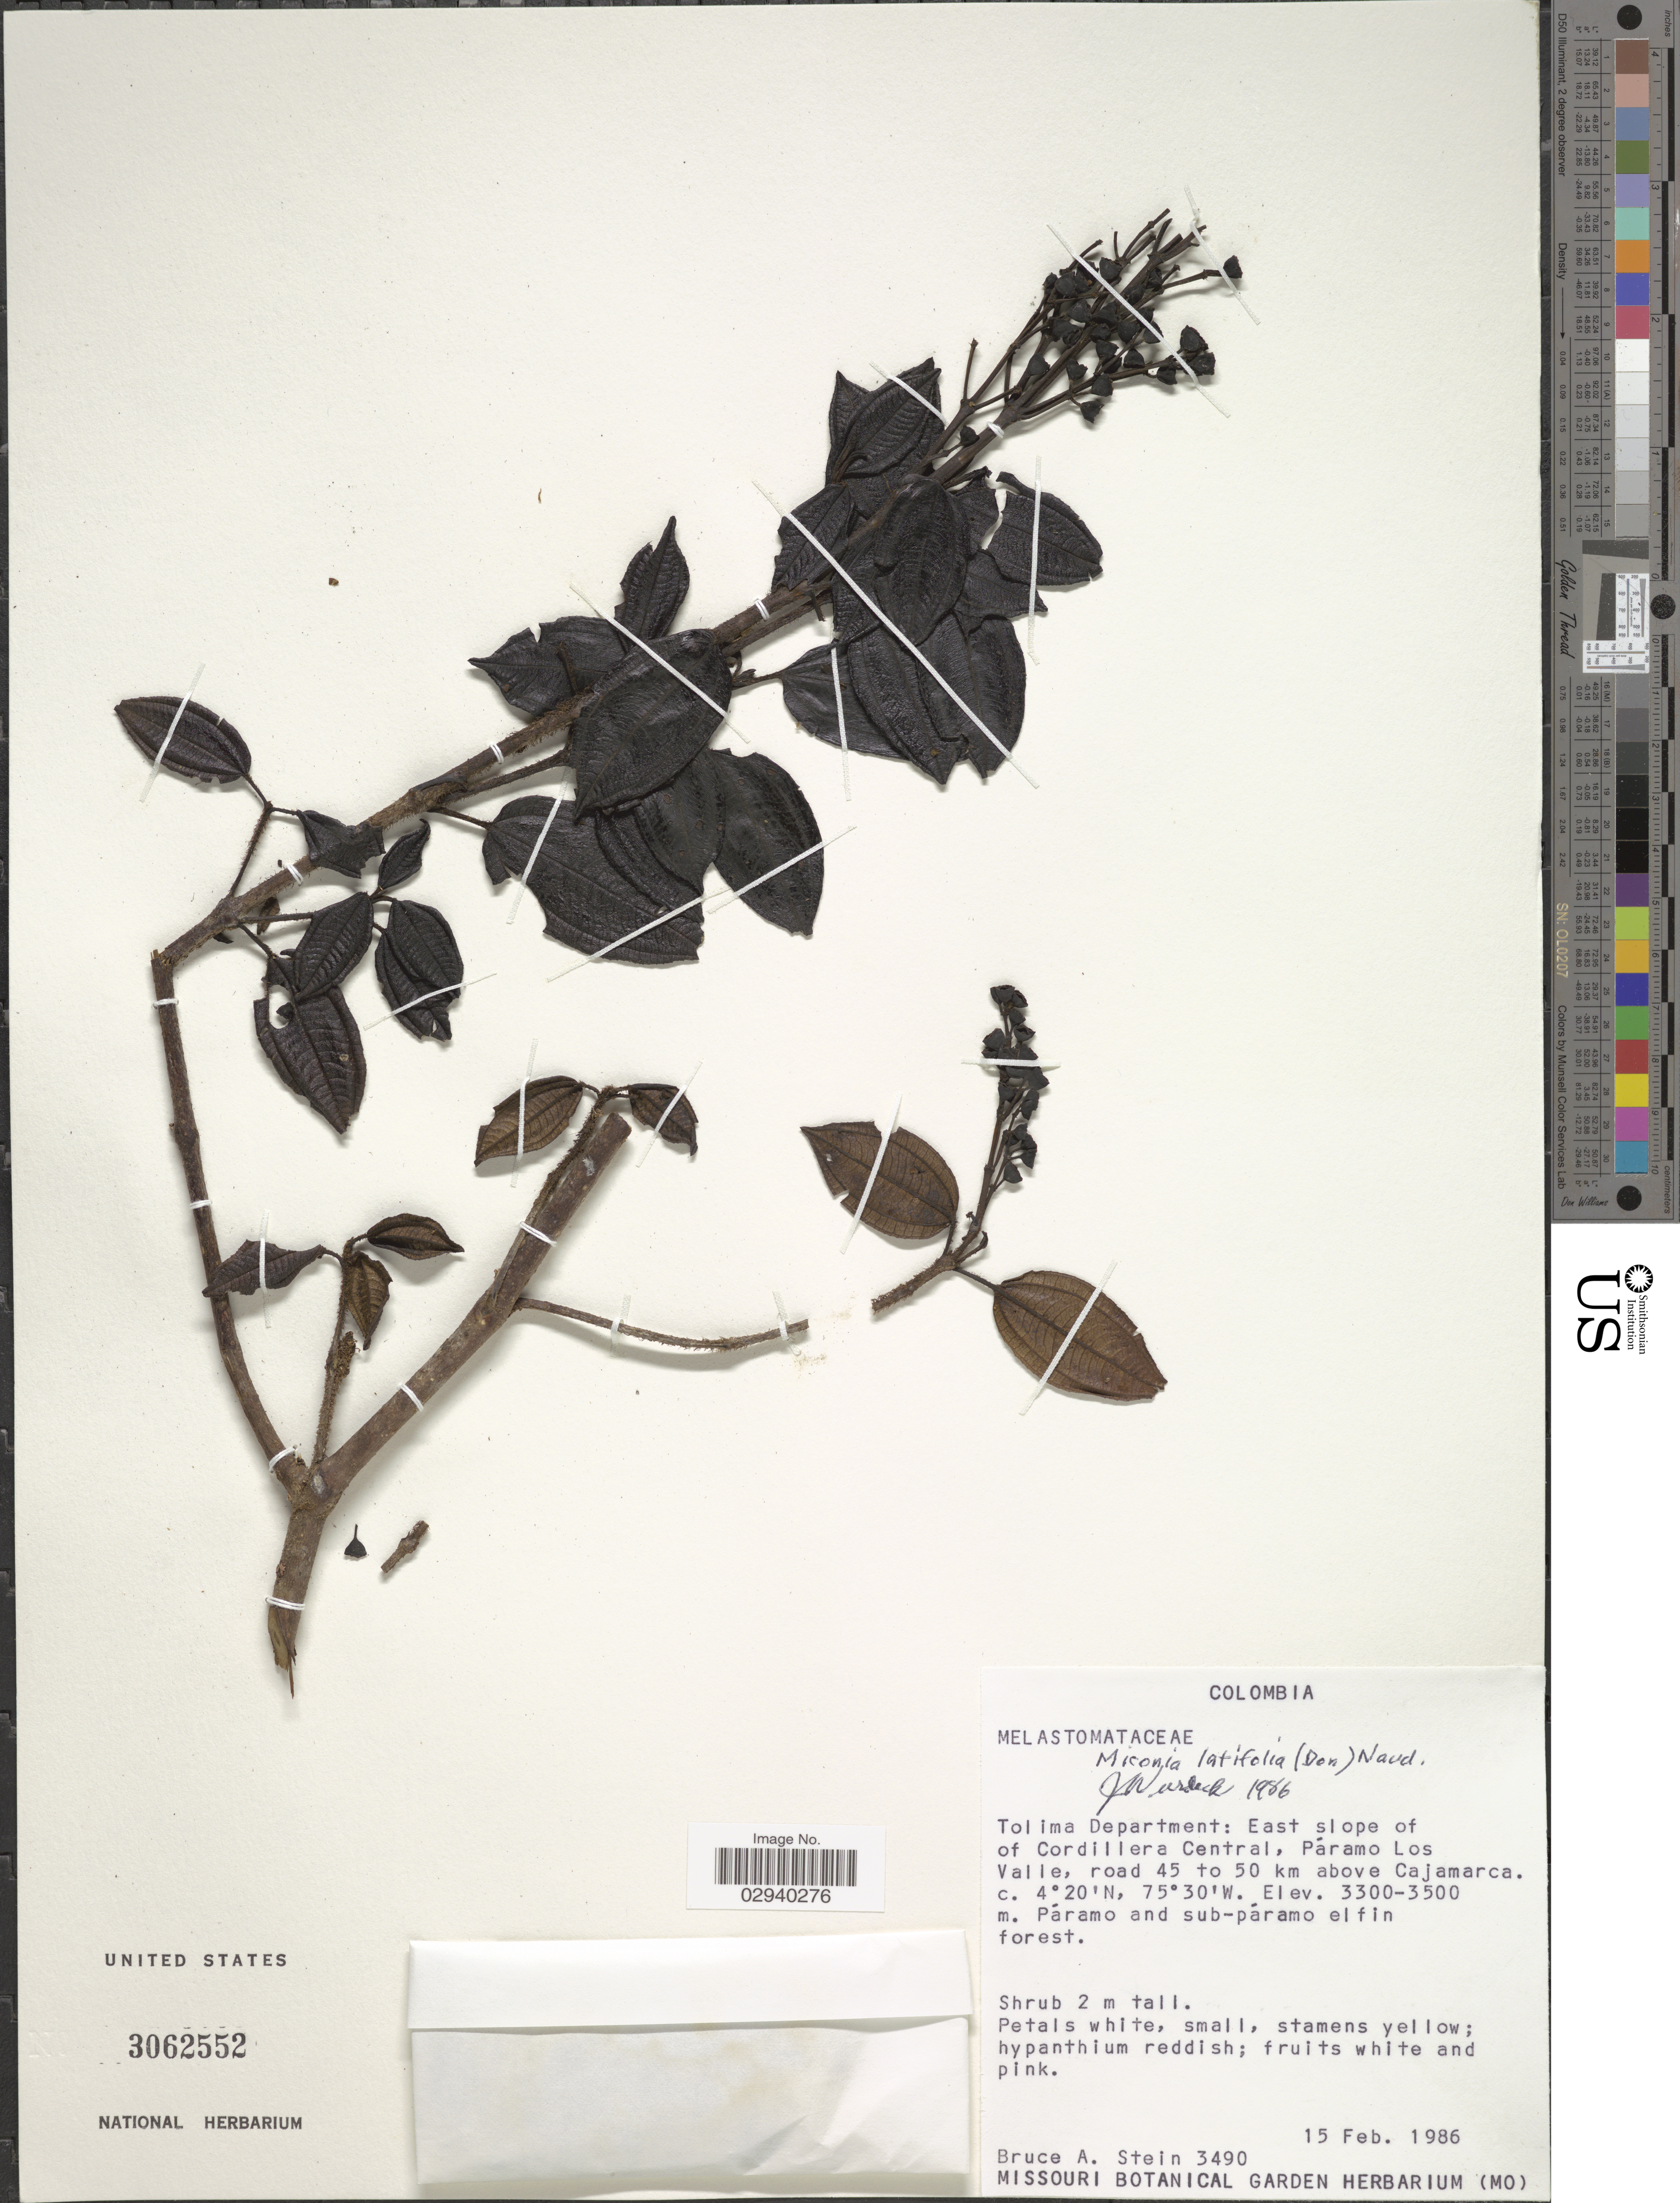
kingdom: Plantae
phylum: Tracheophyta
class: Magnoliopsida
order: Myrtales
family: Melastomataceae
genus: Miconia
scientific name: Miconia latifolia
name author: (D. Don) Naudin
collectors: B. A. Stein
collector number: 3490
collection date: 1986-02-15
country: Colombia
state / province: Tolima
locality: Tolima Department: East slope of Cordillera Central, Páramo Los Valle, road 45 to 50 km above Cajamarca.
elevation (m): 3300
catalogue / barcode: US 3062552